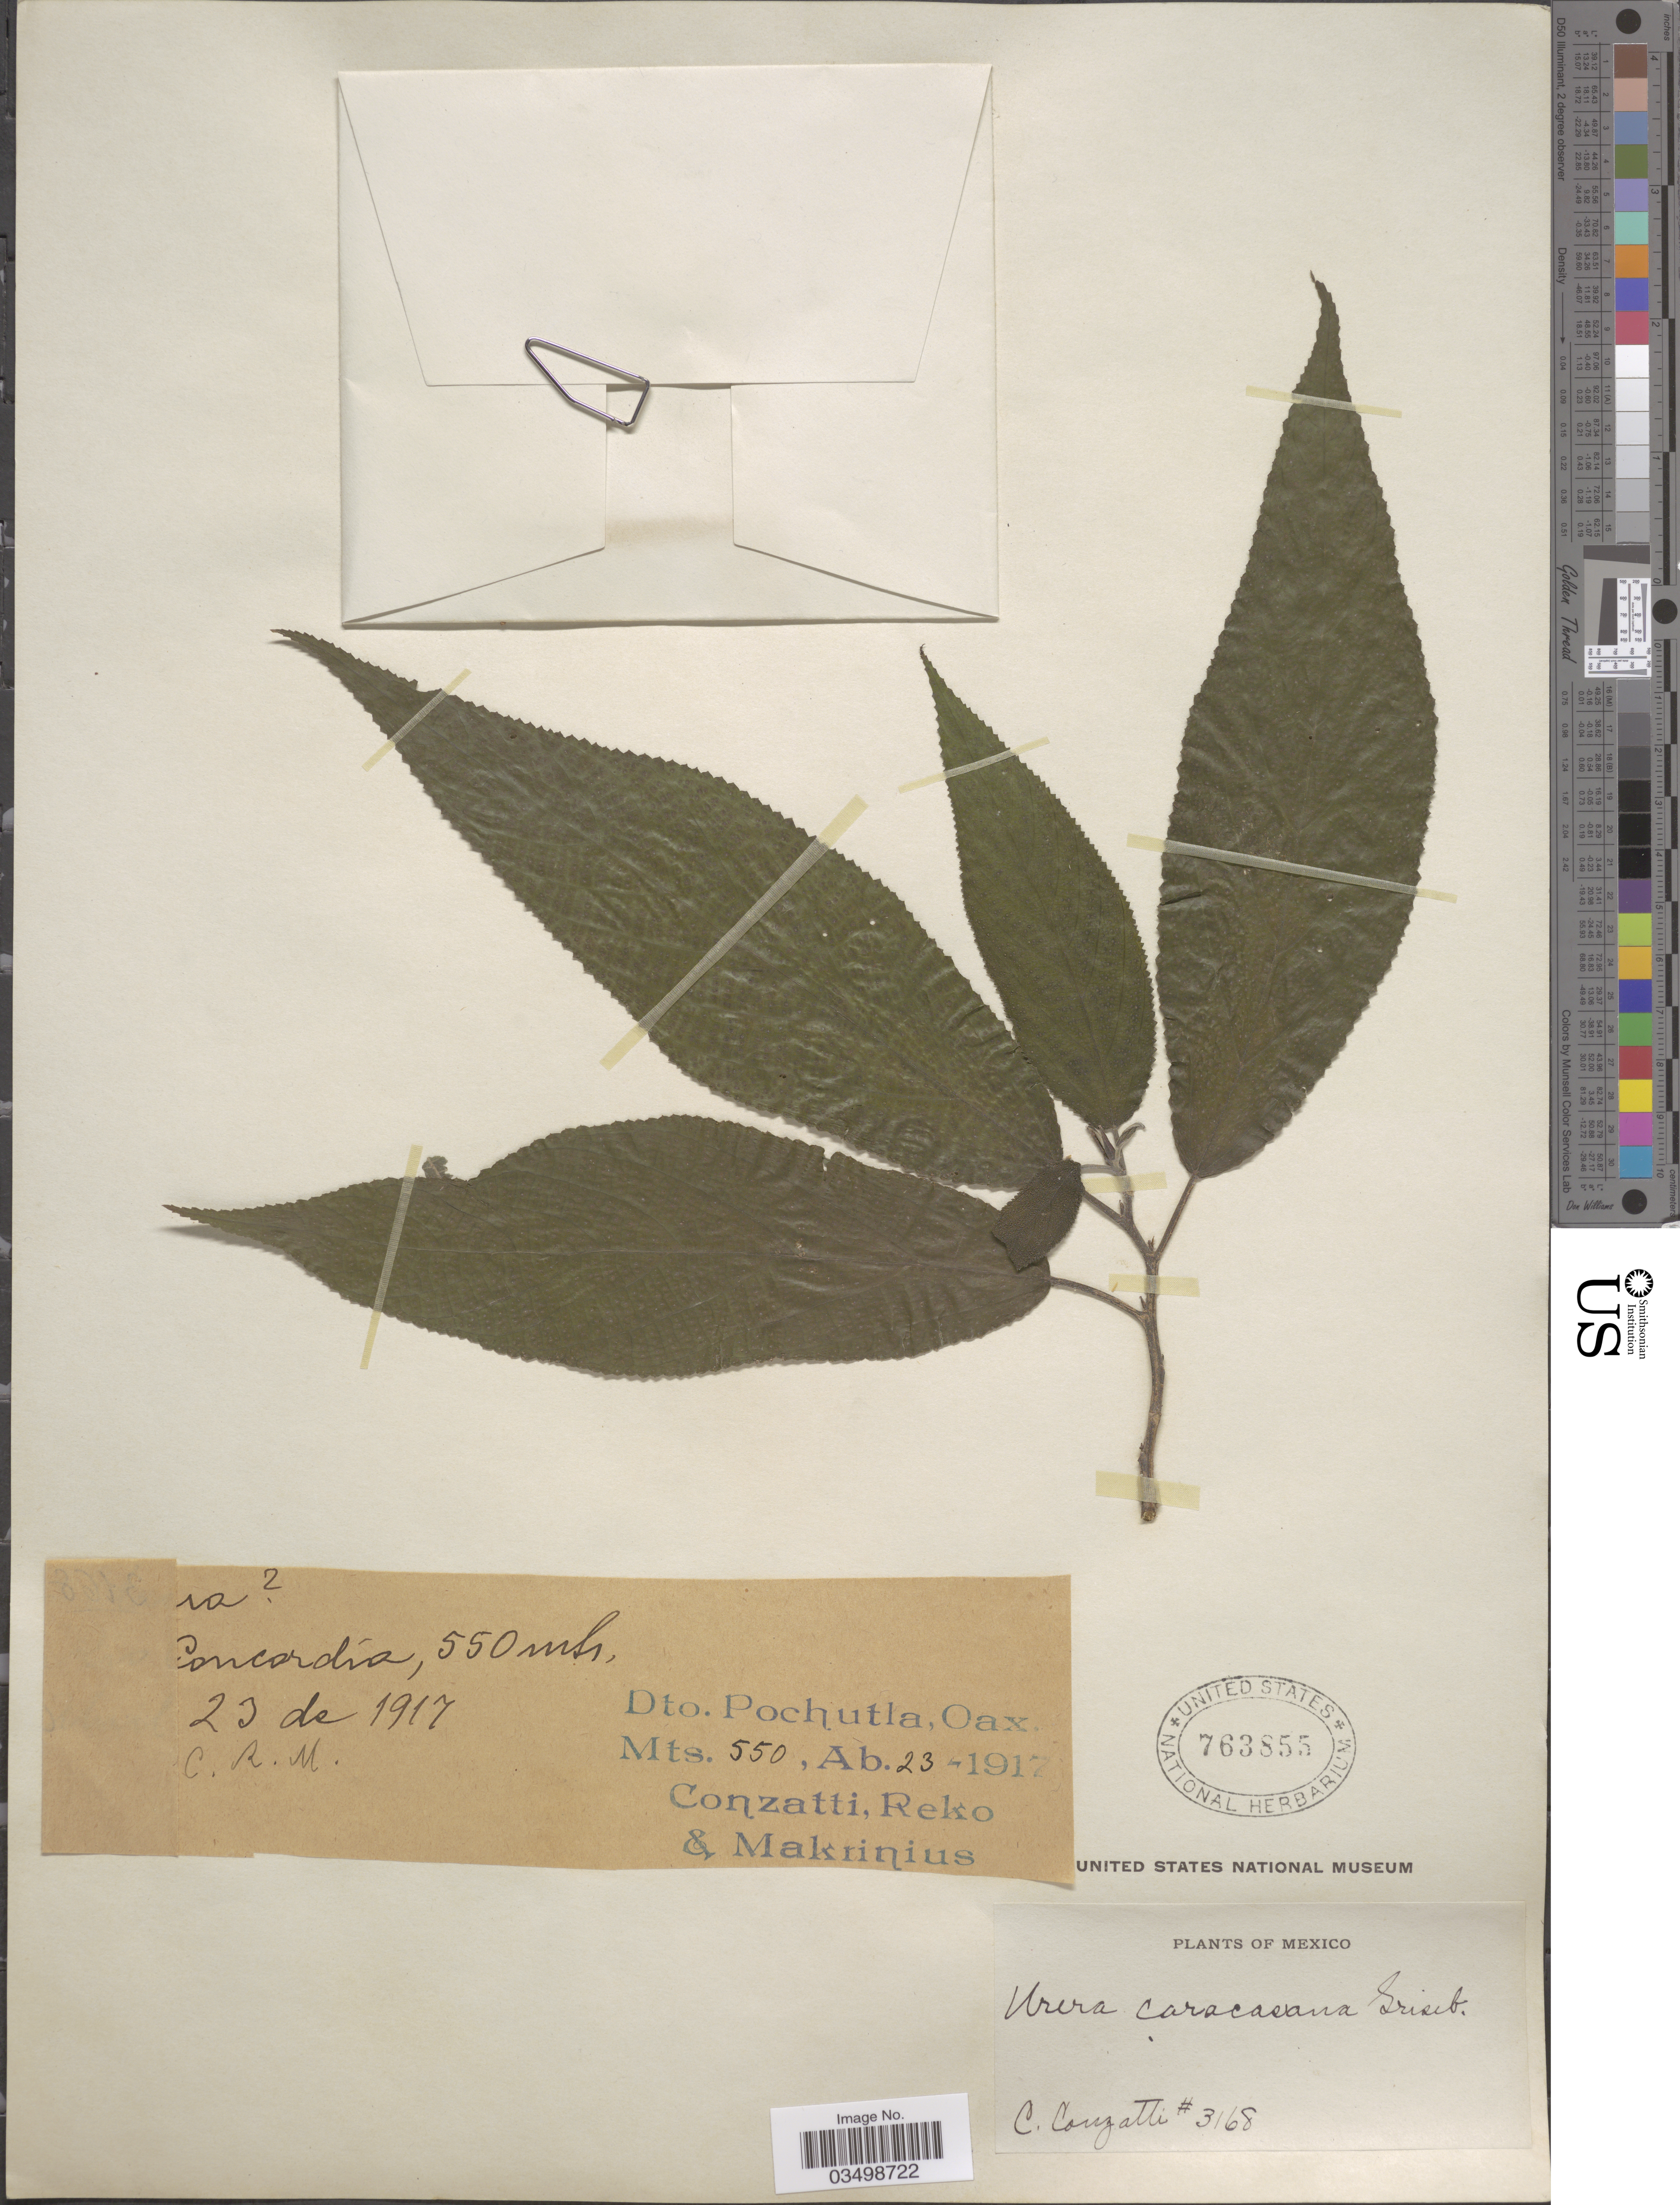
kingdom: Plantae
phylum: Tracheophyta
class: Magnoliopsida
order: Rosales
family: Urticaceae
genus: Urera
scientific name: Urera simplex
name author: Wedd.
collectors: C. Conzatti, -. Reko & -. Makrinius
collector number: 3168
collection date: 1917-04-23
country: Mexico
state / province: Oaxaca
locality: ! Concordia. Dto. Pochutla.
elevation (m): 550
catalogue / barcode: US 763855